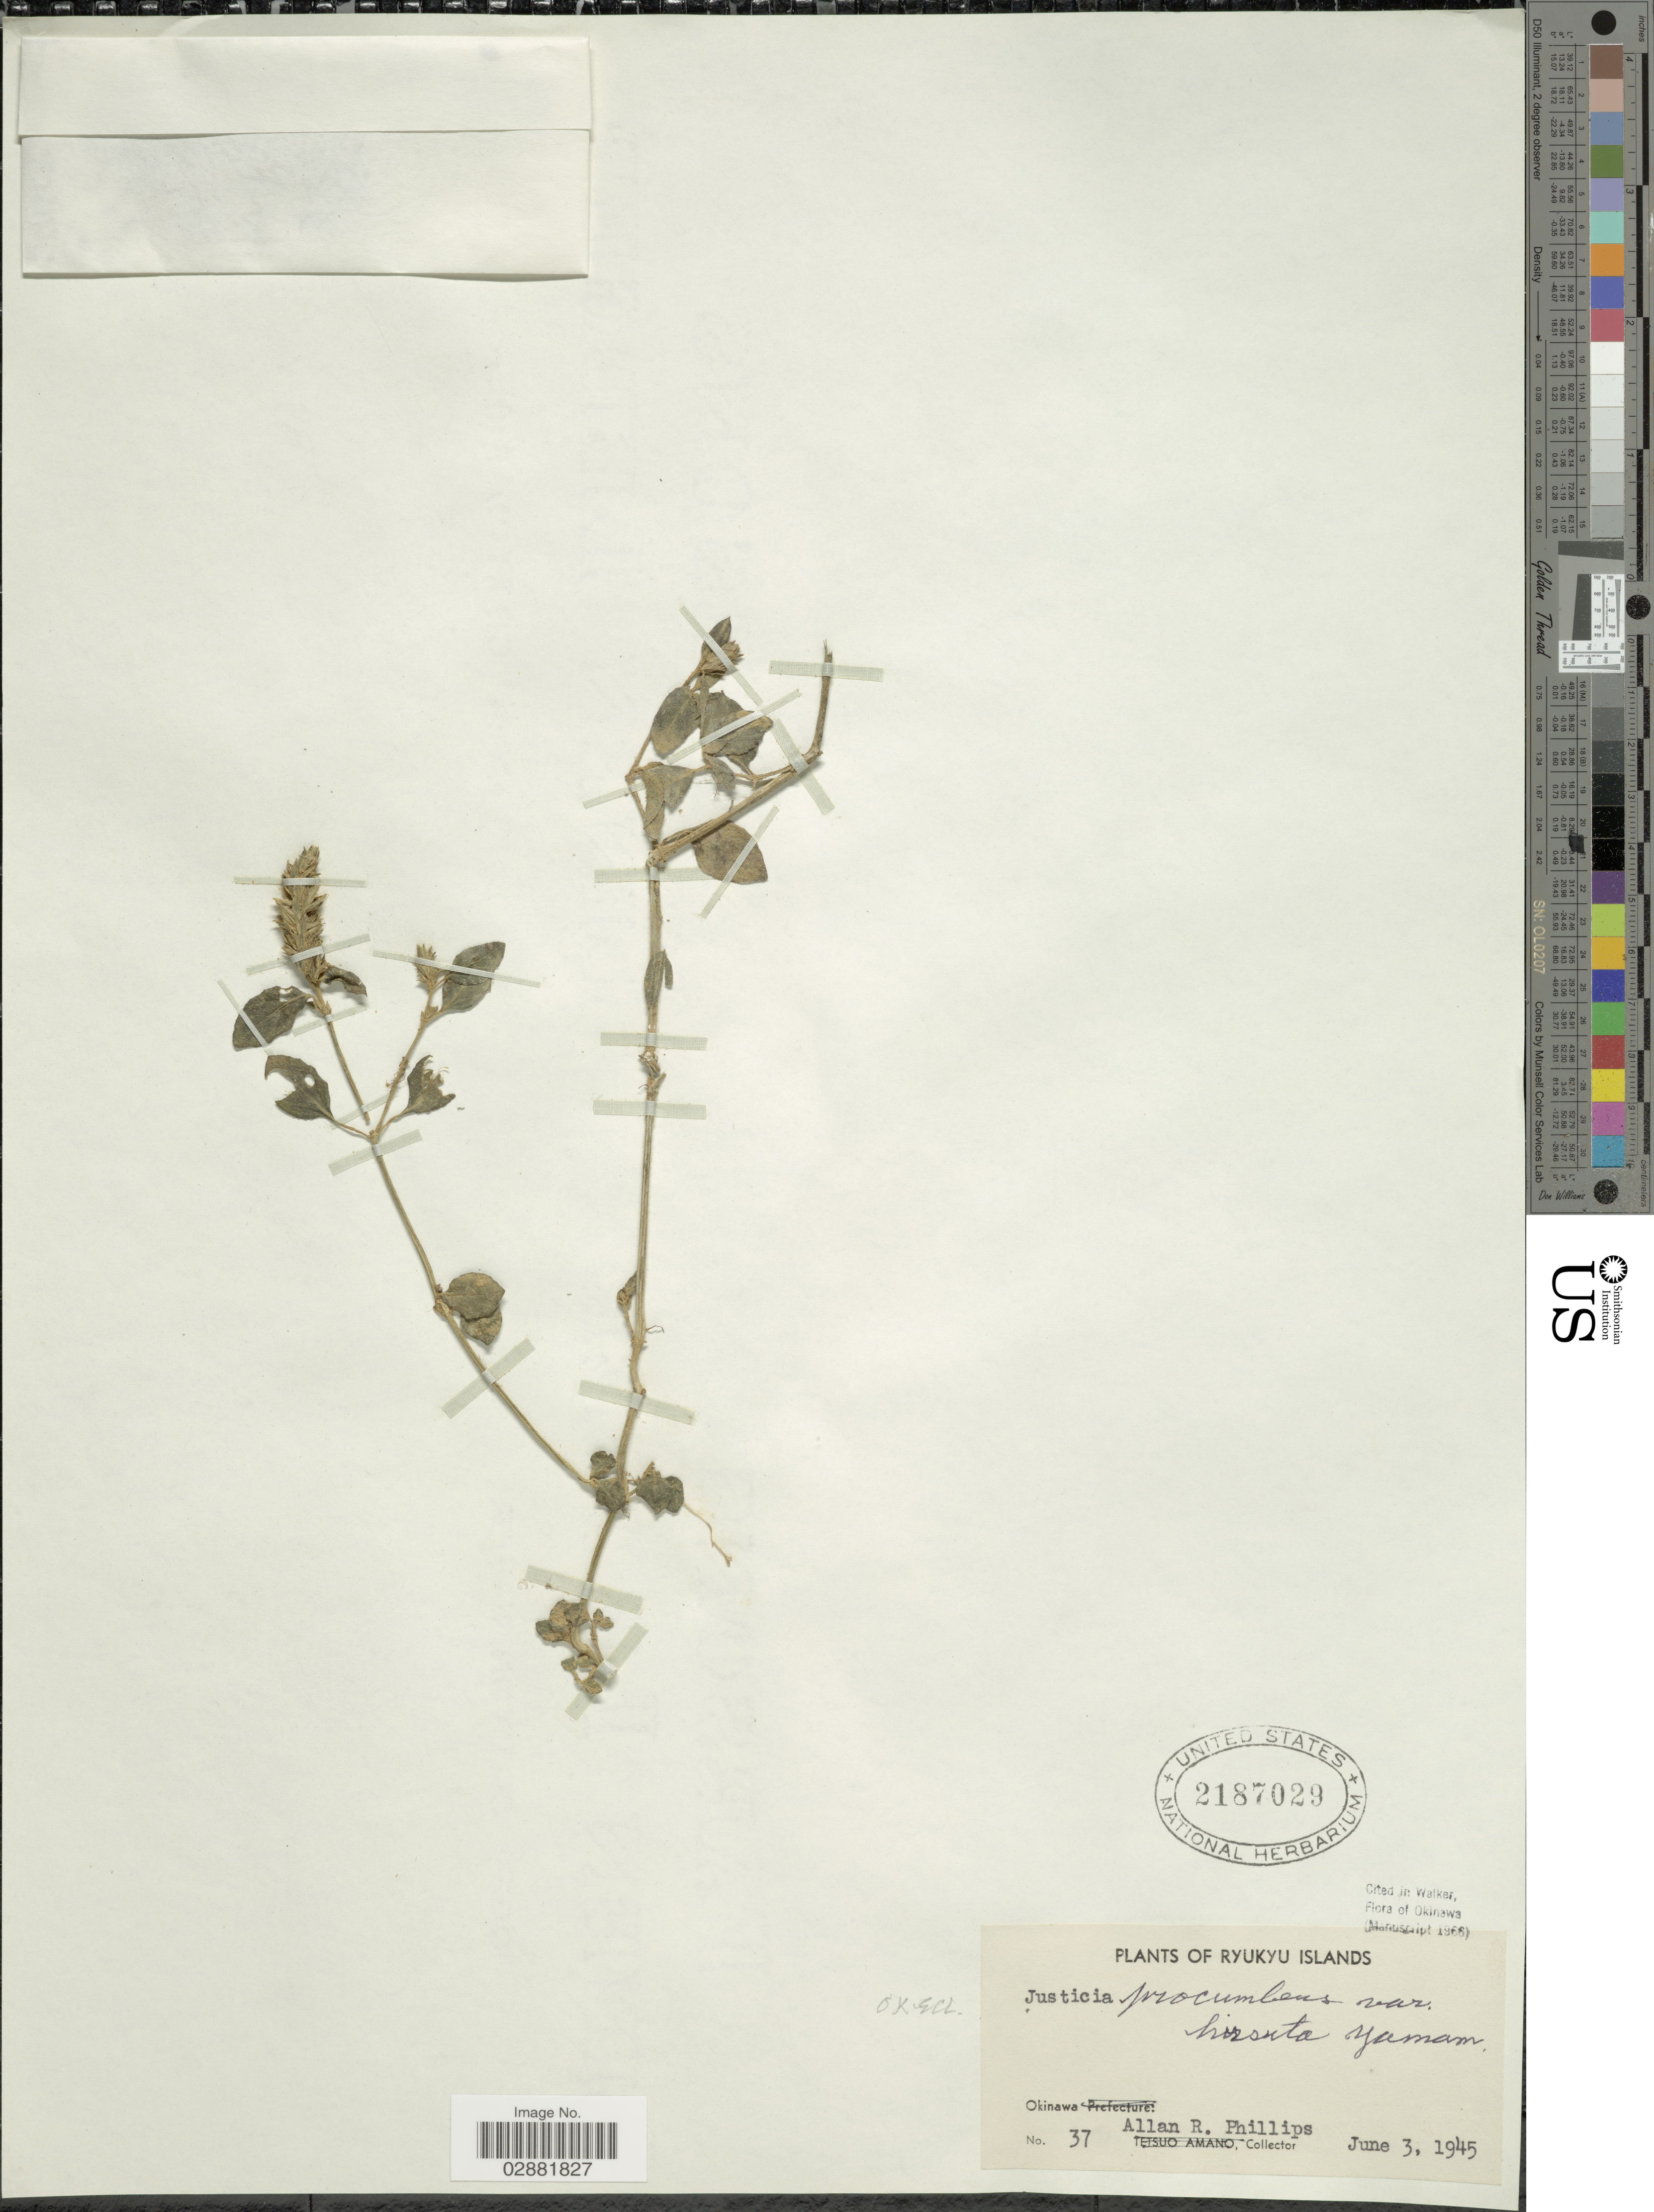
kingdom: Plantae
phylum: Tracheophyta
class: Magnoliopsida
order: Lamiales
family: Acanthaceae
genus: Justicia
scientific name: Justicia procumbens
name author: L.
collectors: A. R. Phillips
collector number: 37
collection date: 1945-06-03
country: Japan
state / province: Okinawa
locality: Ryukyu Islands.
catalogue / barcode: US 2187029